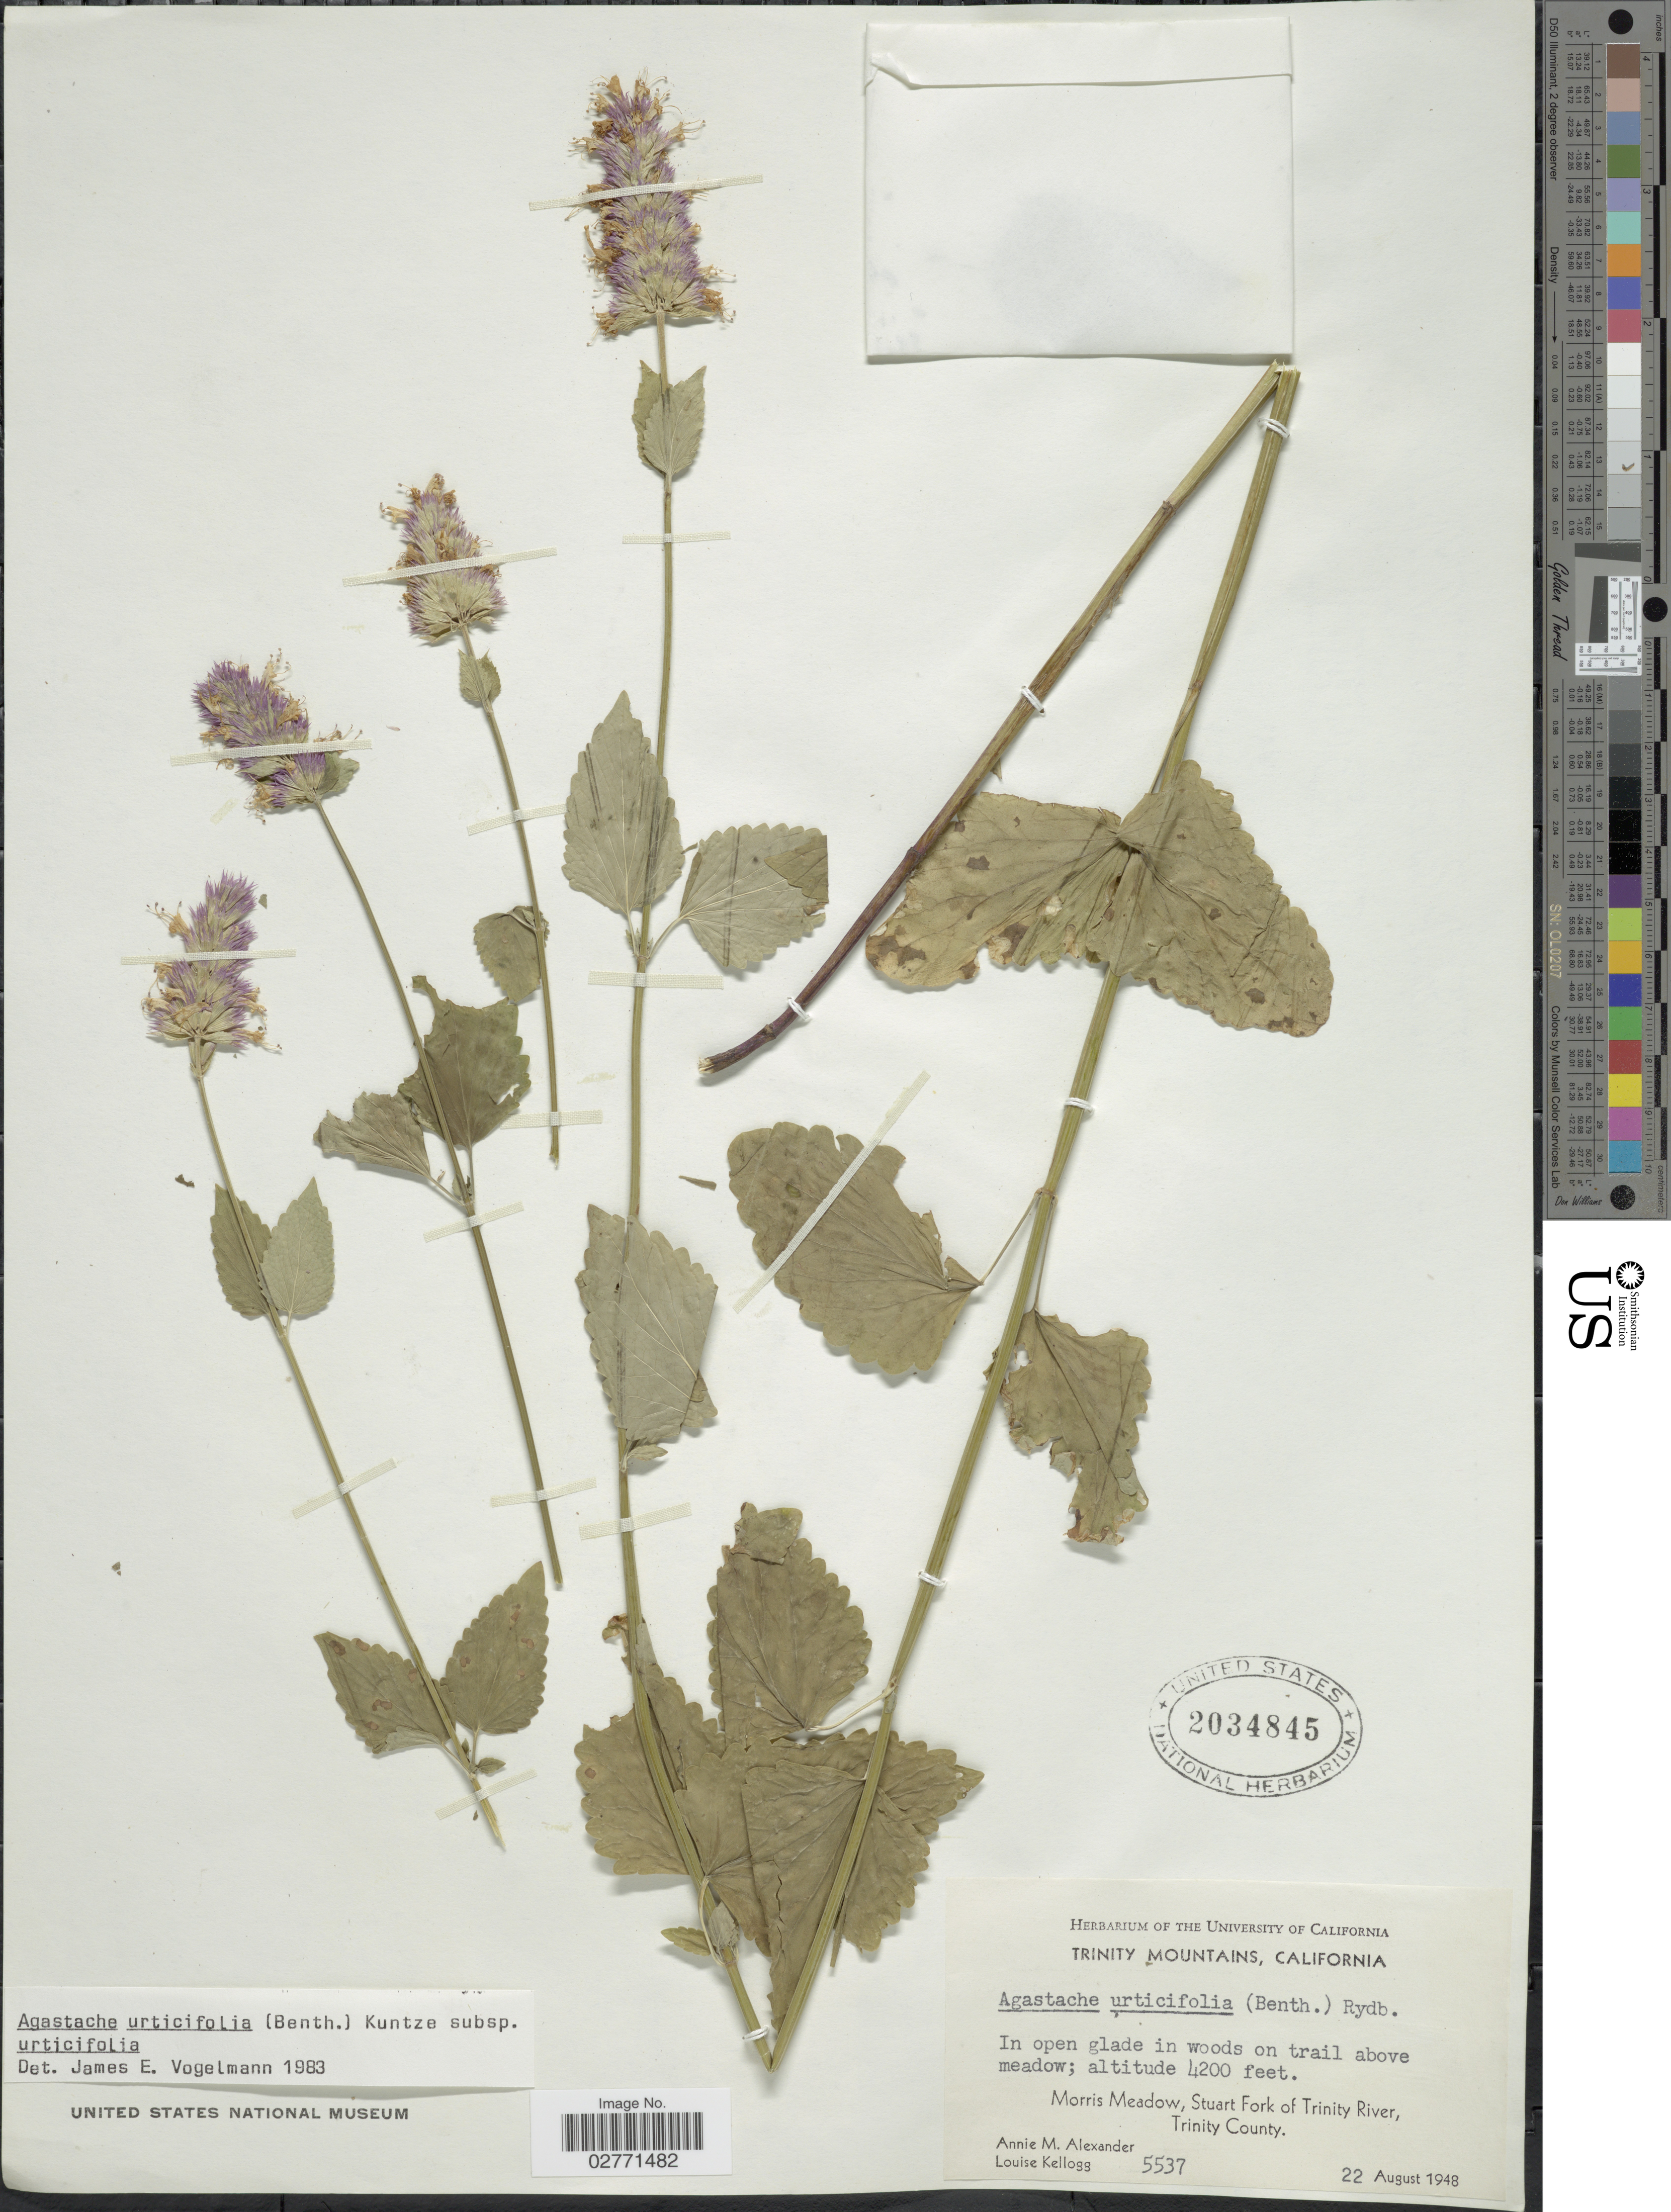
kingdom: Plantae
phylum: Tracheophyta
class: Magnoliopsida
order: Lamiales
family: Lamiaceae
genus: Agastache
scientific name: Agastache urticifolia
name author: (Benth.) Kuntze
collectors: A. M. Alexander & L. Kellog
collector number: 5537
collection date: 1948-08-22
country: United States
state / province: California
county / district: Trinity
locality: Trinity Mountains. In open glade in woods on trail above meadow. Morris Meadow, Stuart Fork on Trinity River, Trinity County.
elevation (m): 1280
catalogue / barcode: US 2034845